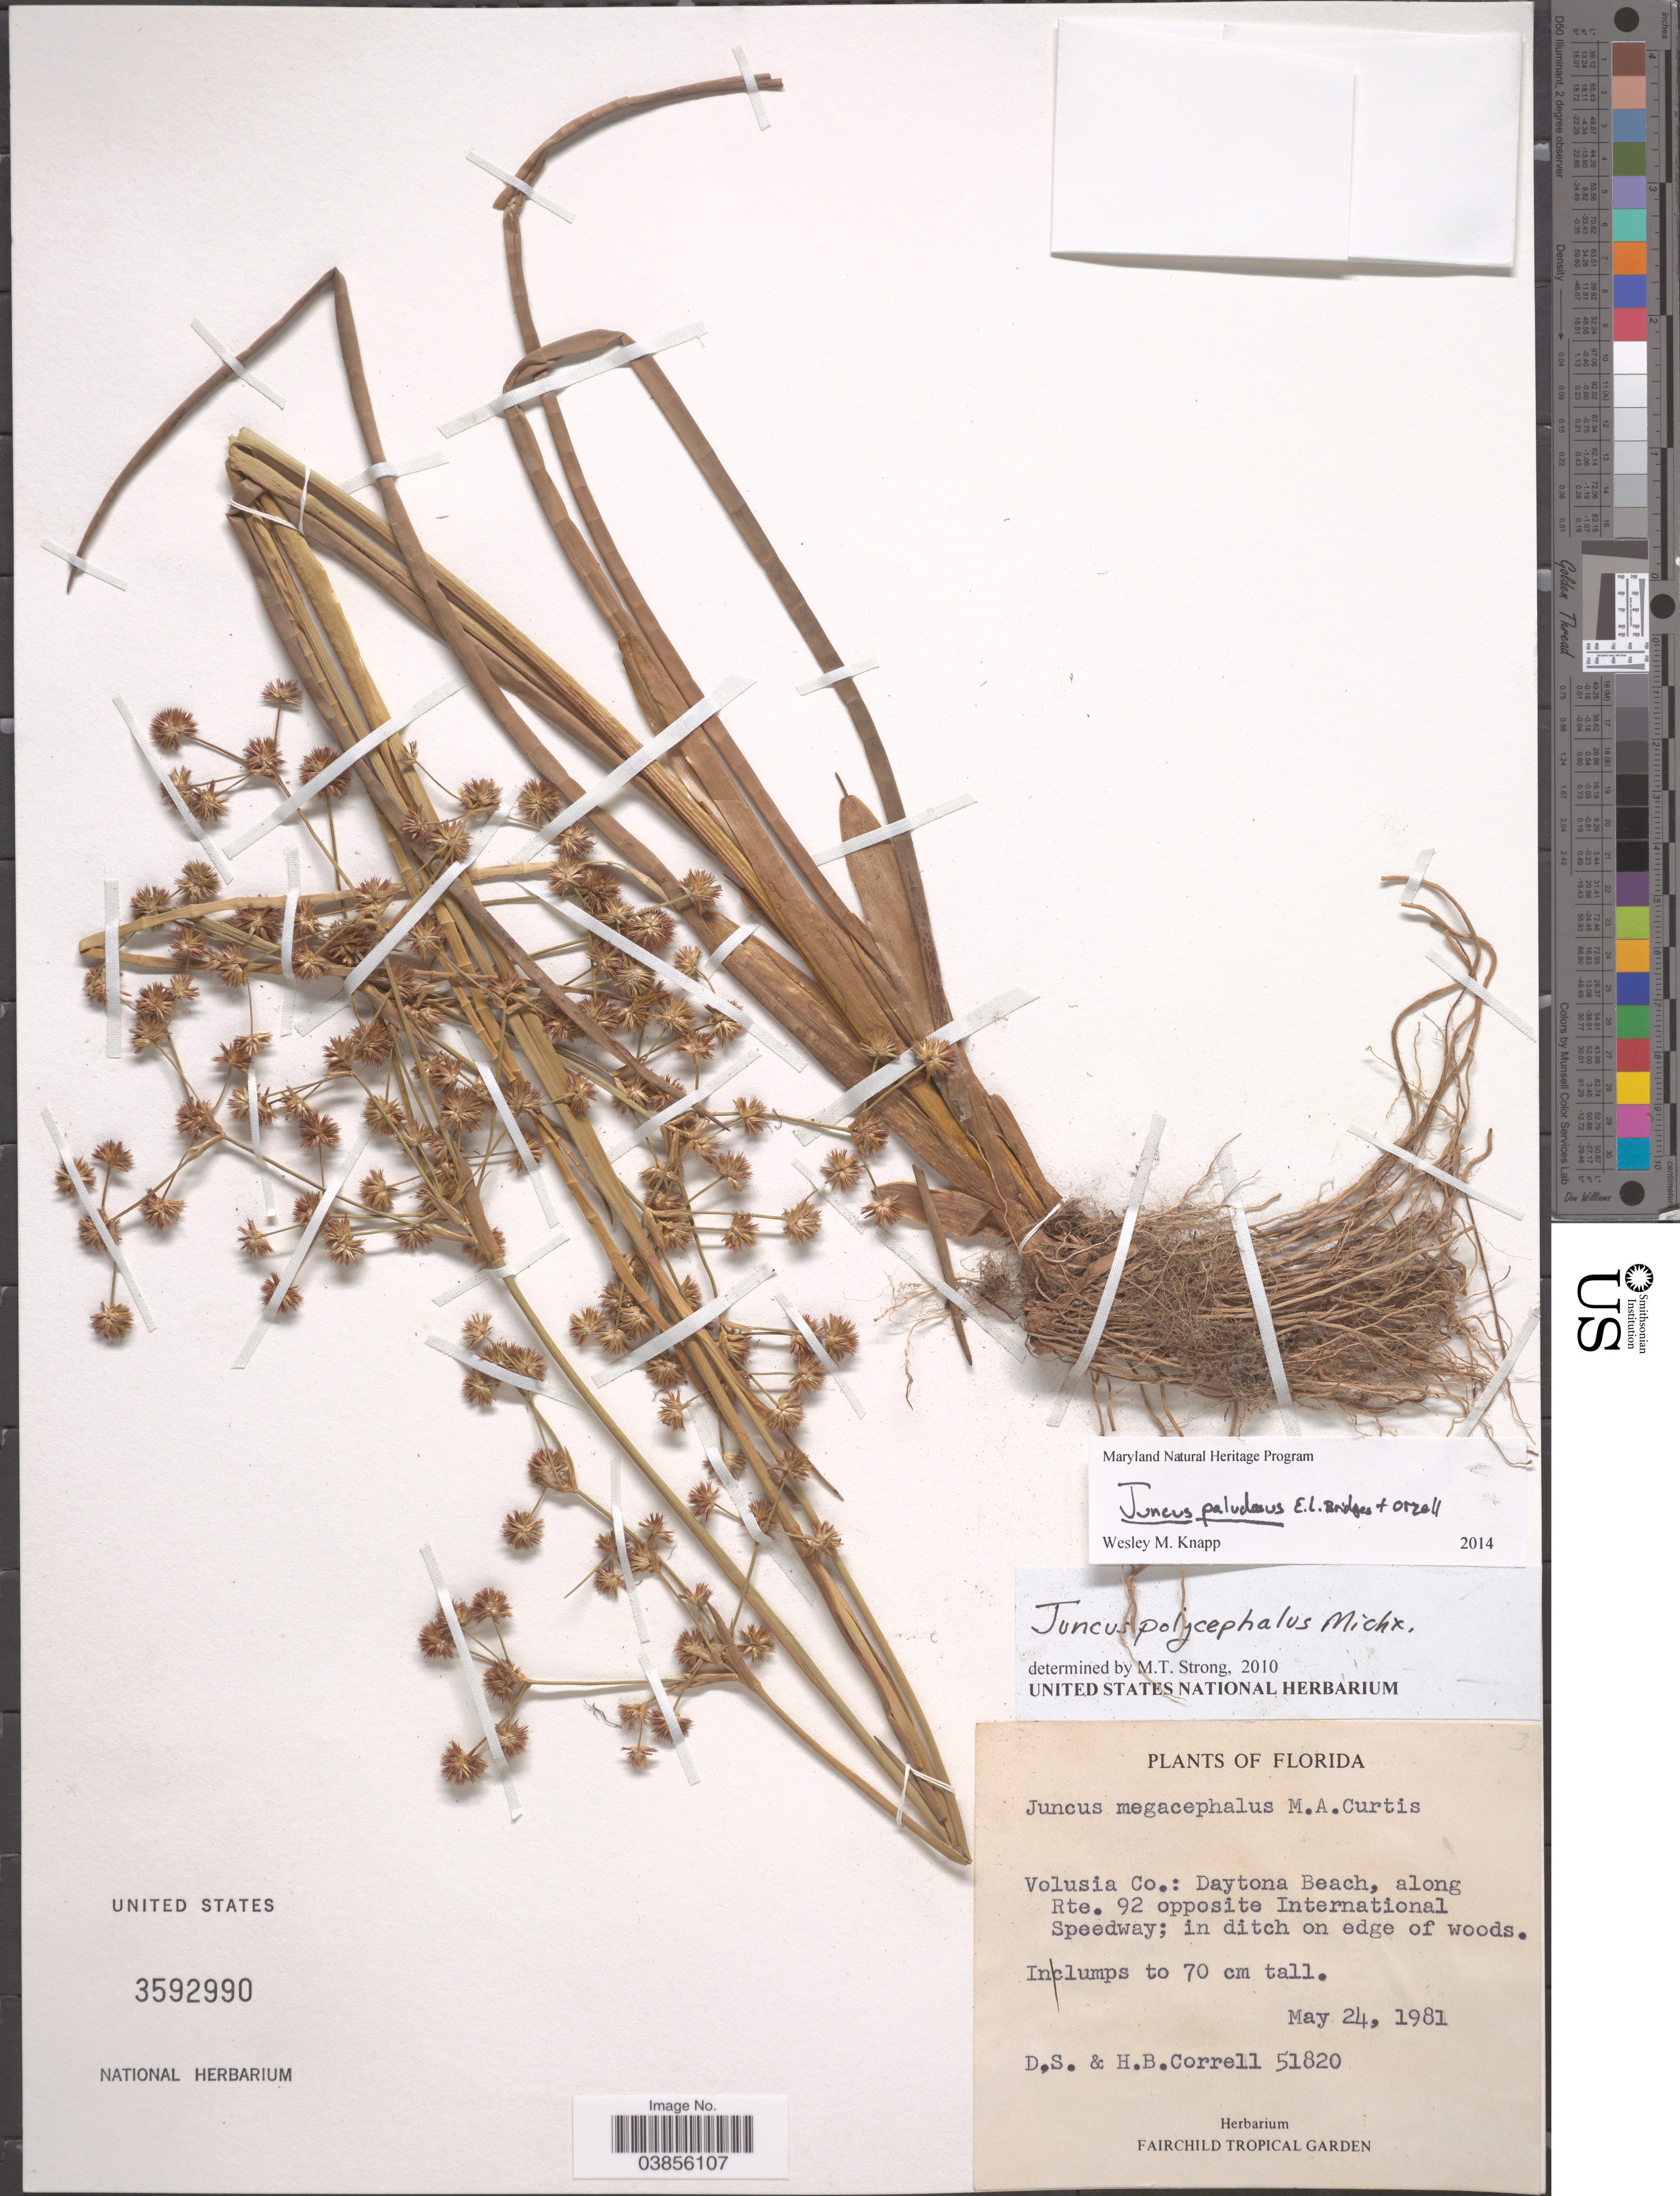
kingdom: Plantae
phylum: Tracheophyta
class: Liliopsida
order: Poales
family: Juncaceae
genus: Juncus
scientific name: Juncus paludosus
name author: E.L. Bridges & Orzell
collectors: D. S. Correll & H. Correll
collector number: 51820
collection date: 1981-05-24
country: United States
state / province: Florida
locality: Volusia Co.: Daytona Beach, along Rte. 92 opposite International Speedway.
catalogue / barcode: US 3592990